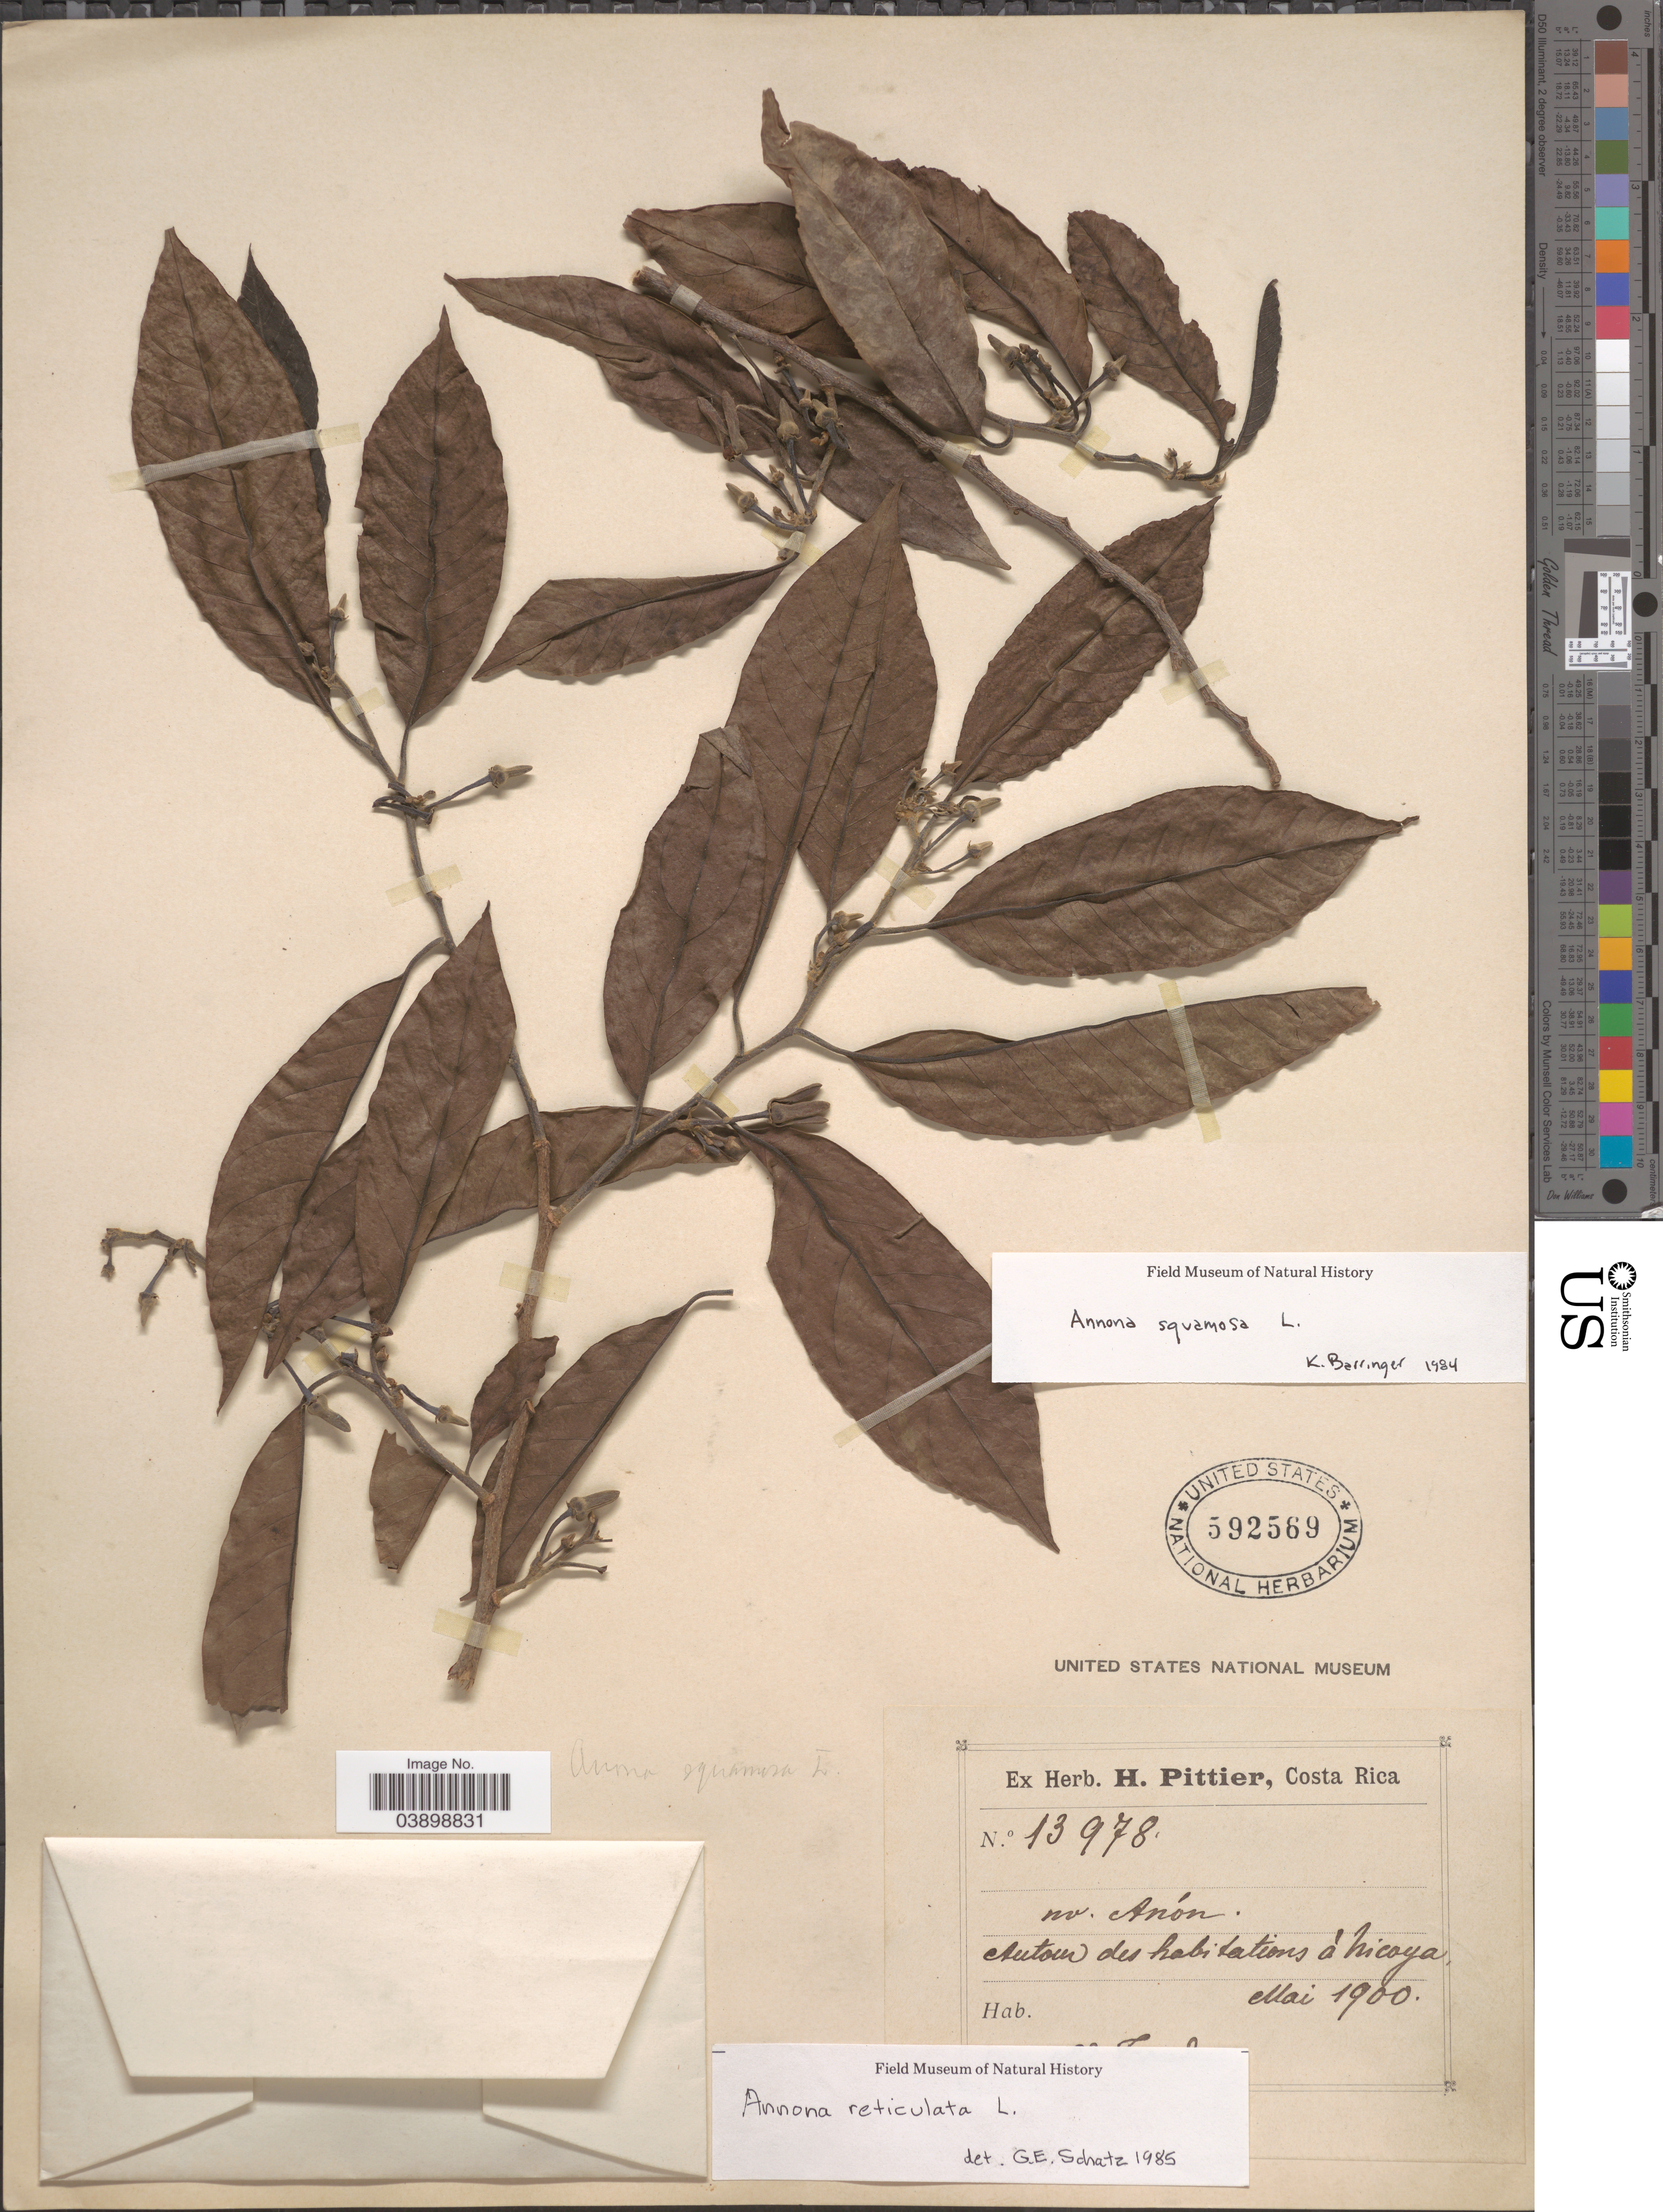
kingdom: Plantae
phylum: Tracheophyta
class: Magnoliopsida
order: Magnoliales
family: Annonaceae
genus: Annona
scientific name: Annona reticulata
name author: L.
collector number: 13978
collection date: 1900-05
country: Costa Rica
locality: Nicoya.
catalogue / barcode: US 592569